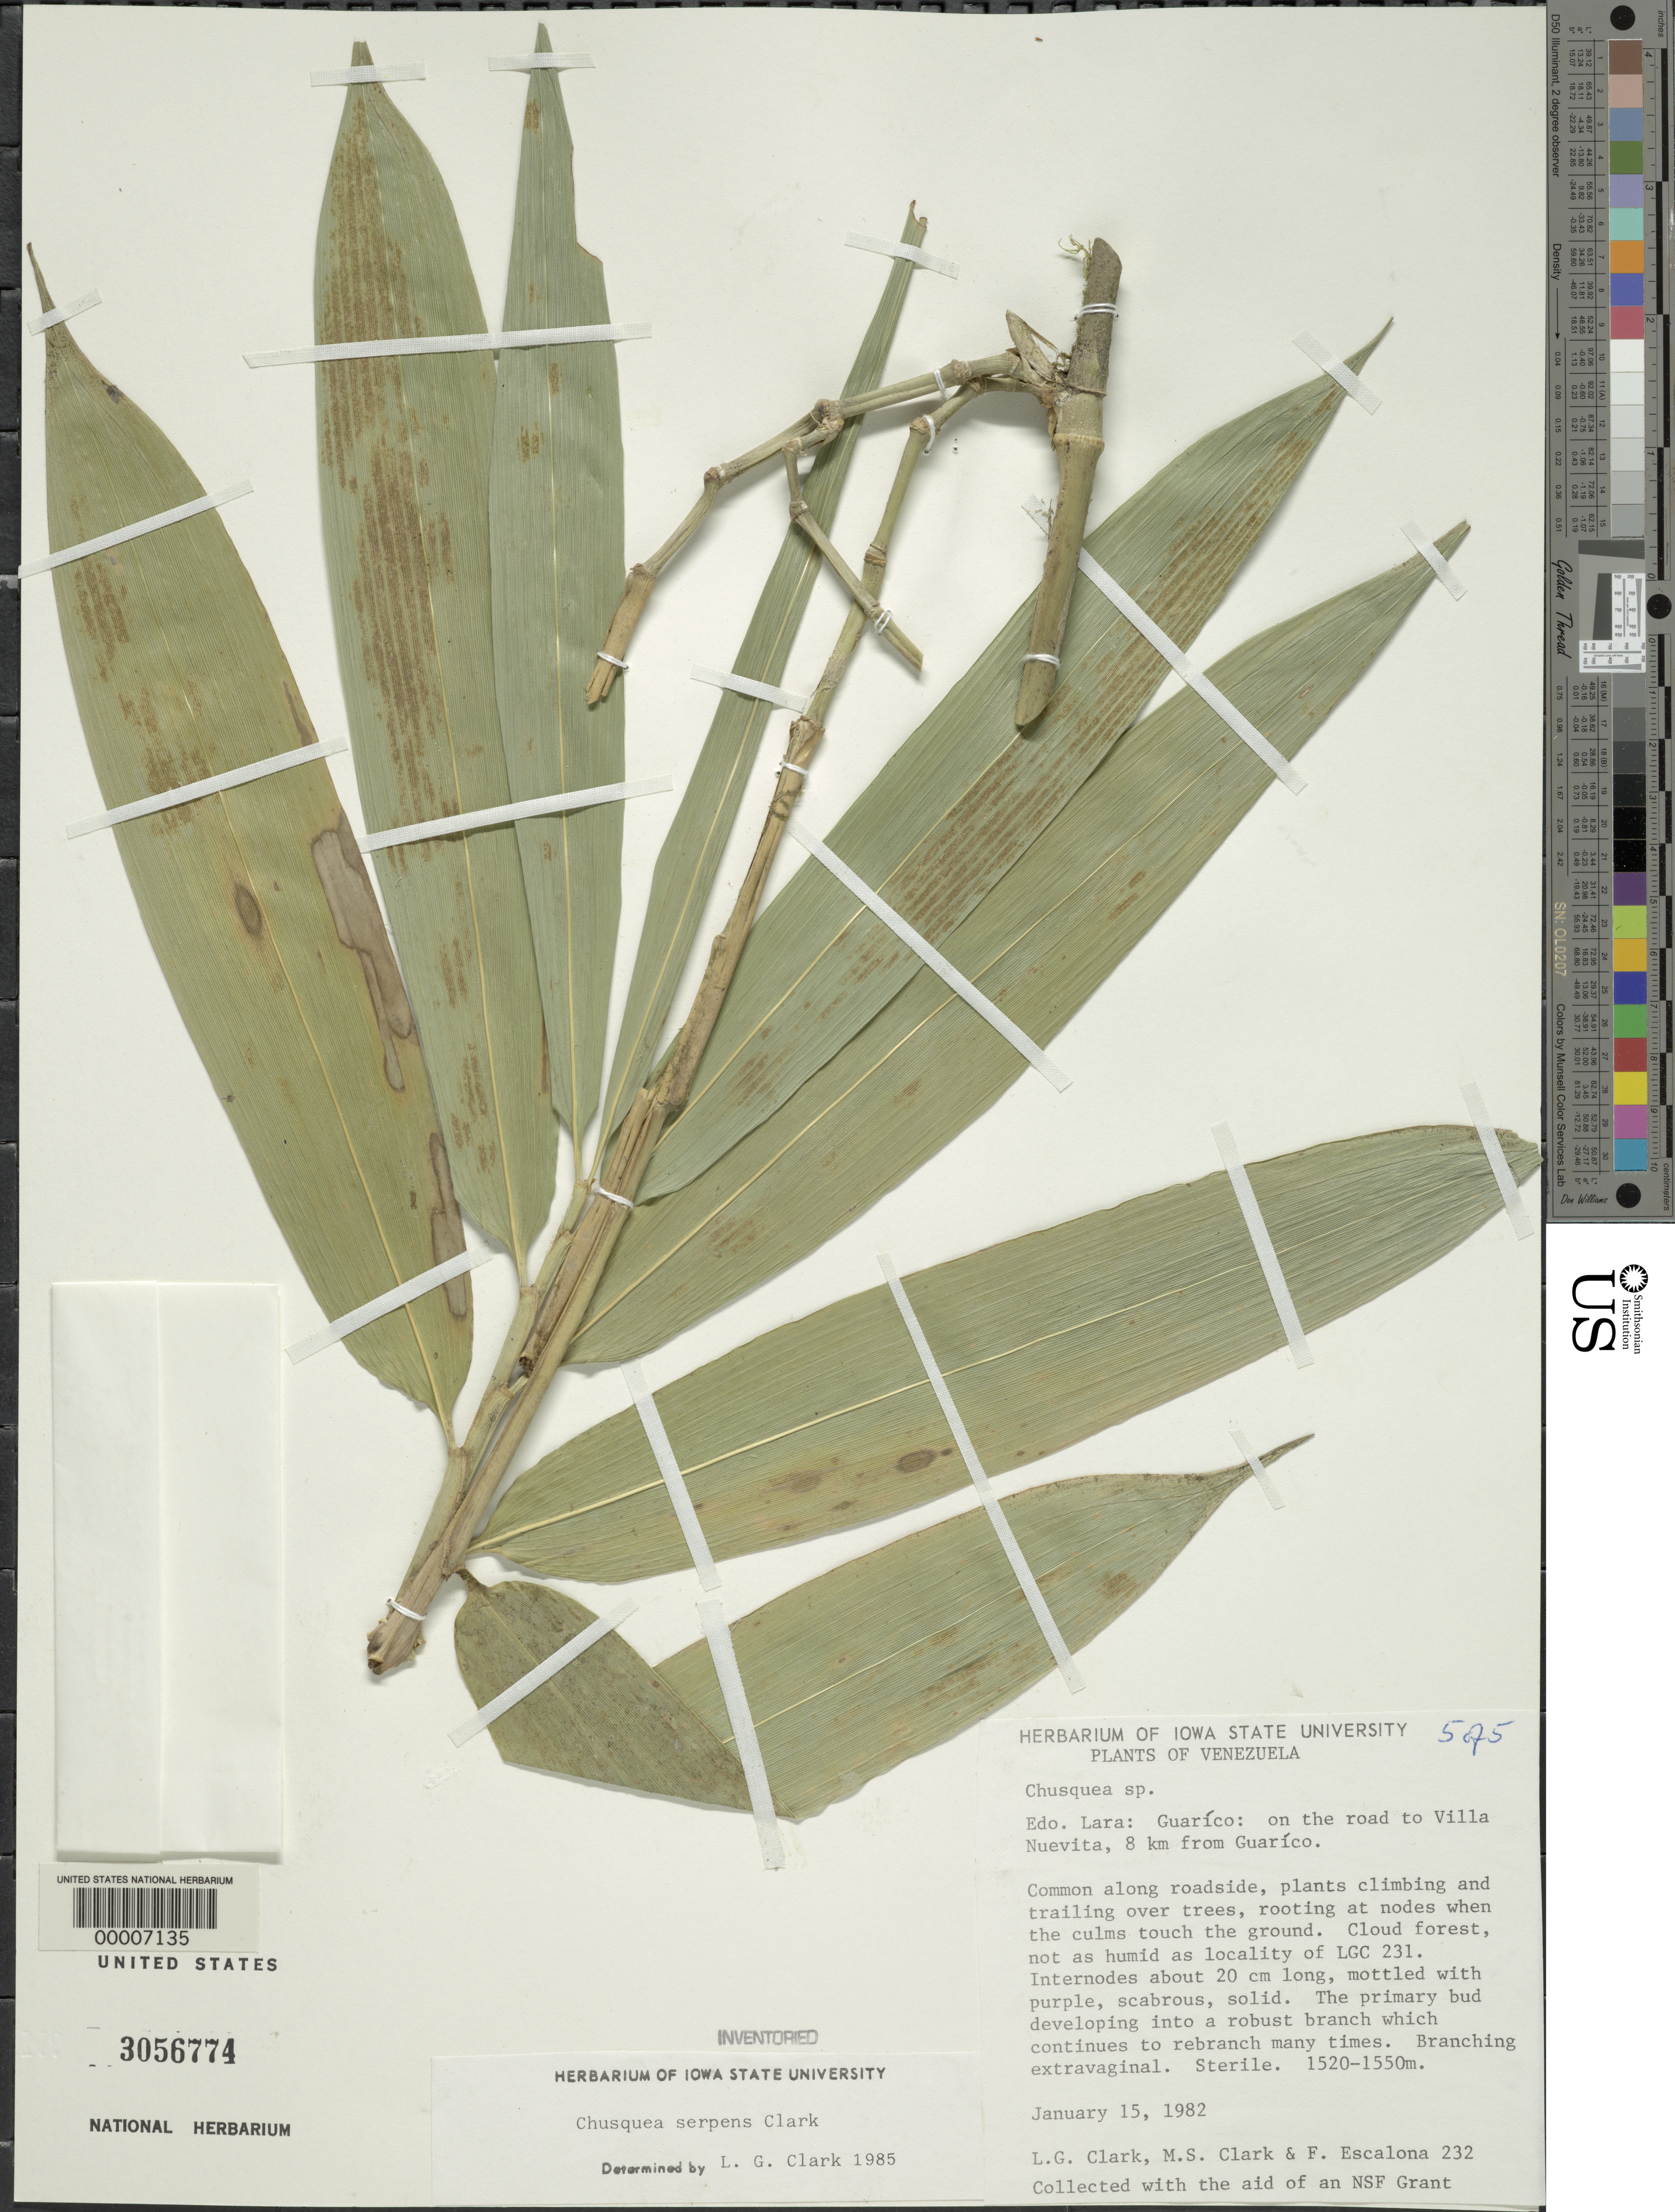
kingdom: Plantae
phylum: Tracheophyta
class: Liliopsida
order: Poales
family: Poaceae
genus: Chusquea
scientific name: Chusquea serpens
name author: L.G. Clark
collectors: L. G. Clark, M. S. Clark & F. Escalona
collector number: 232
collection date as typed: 15 Jan 1982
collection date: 1982-01-15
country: Venezuela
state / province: Lara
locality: Guarico, villa nuevita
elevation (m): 1520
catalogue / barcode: US 3056774